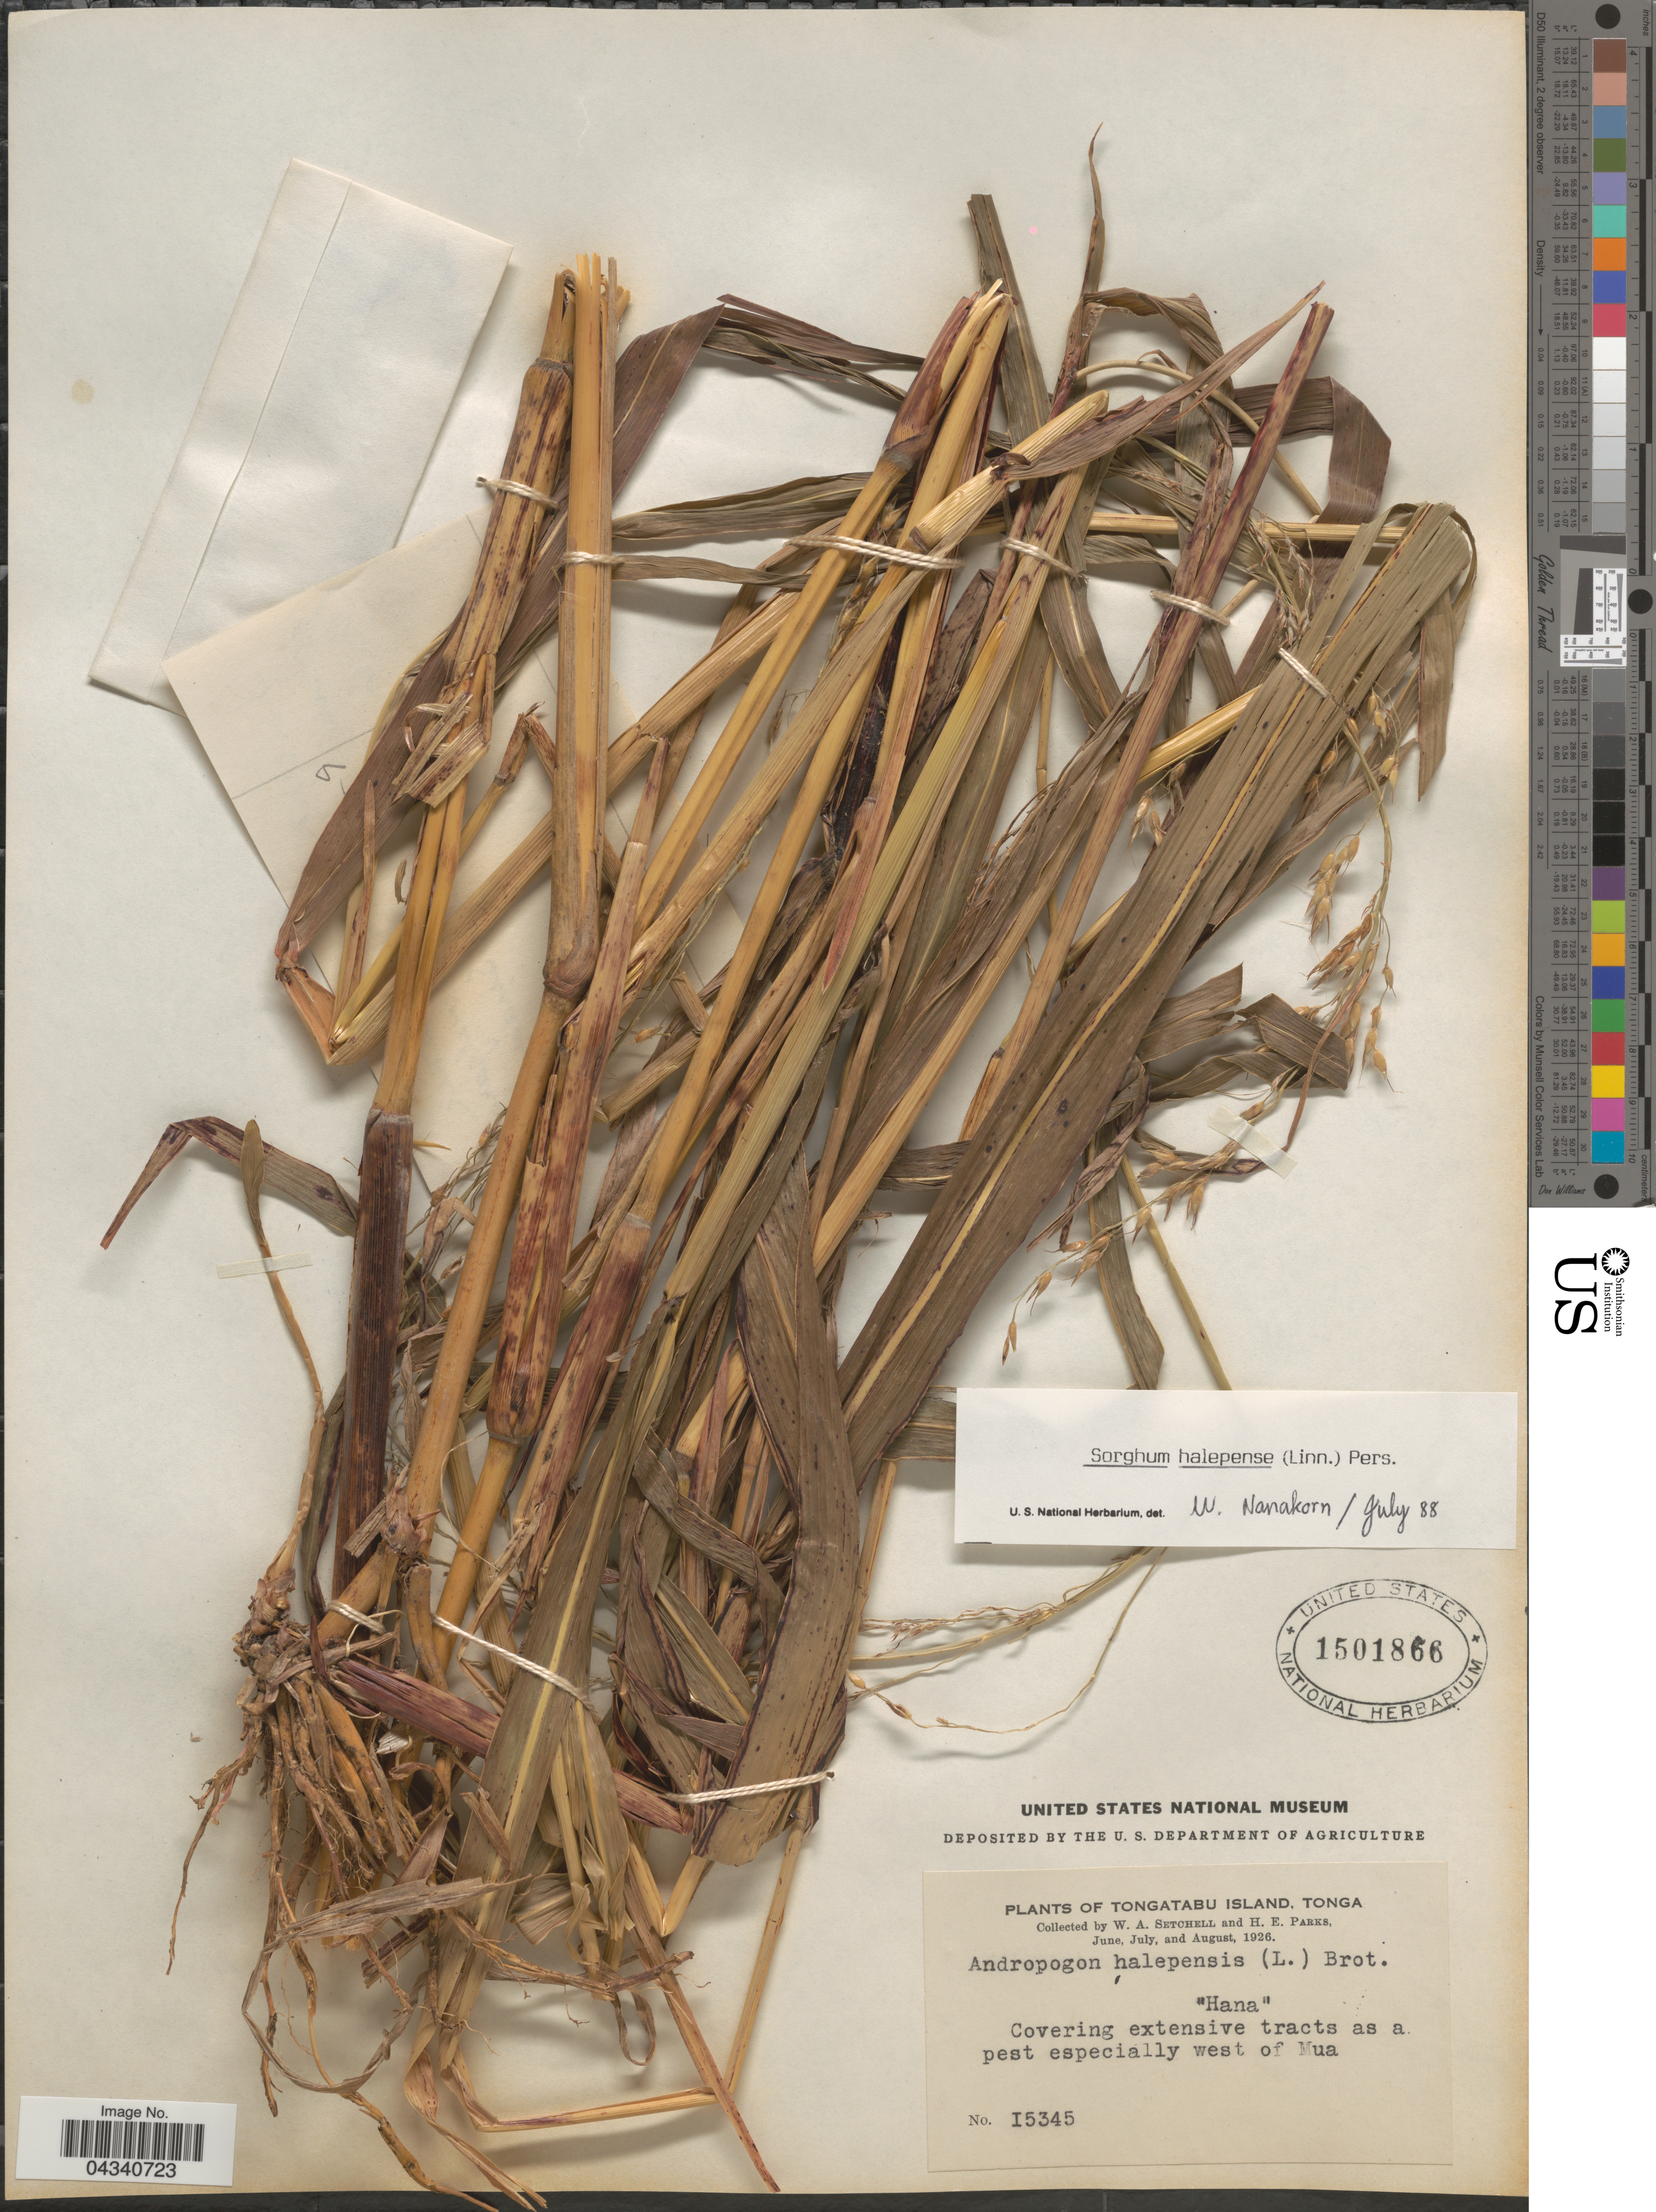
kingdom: Plantae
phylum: Tracheophyta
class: Liliopsida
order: Poales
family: Poaceae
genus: Sorghum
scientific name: Sorghum halepense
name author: (L.) Pers.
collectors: W. Setchell & H. E. Parks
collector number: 15345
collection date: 1926-06/1926-08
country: Tonga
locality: Tongatabu Island. Covering extensive tracts as a pest especially west of Mua.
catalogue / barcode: US 1501866